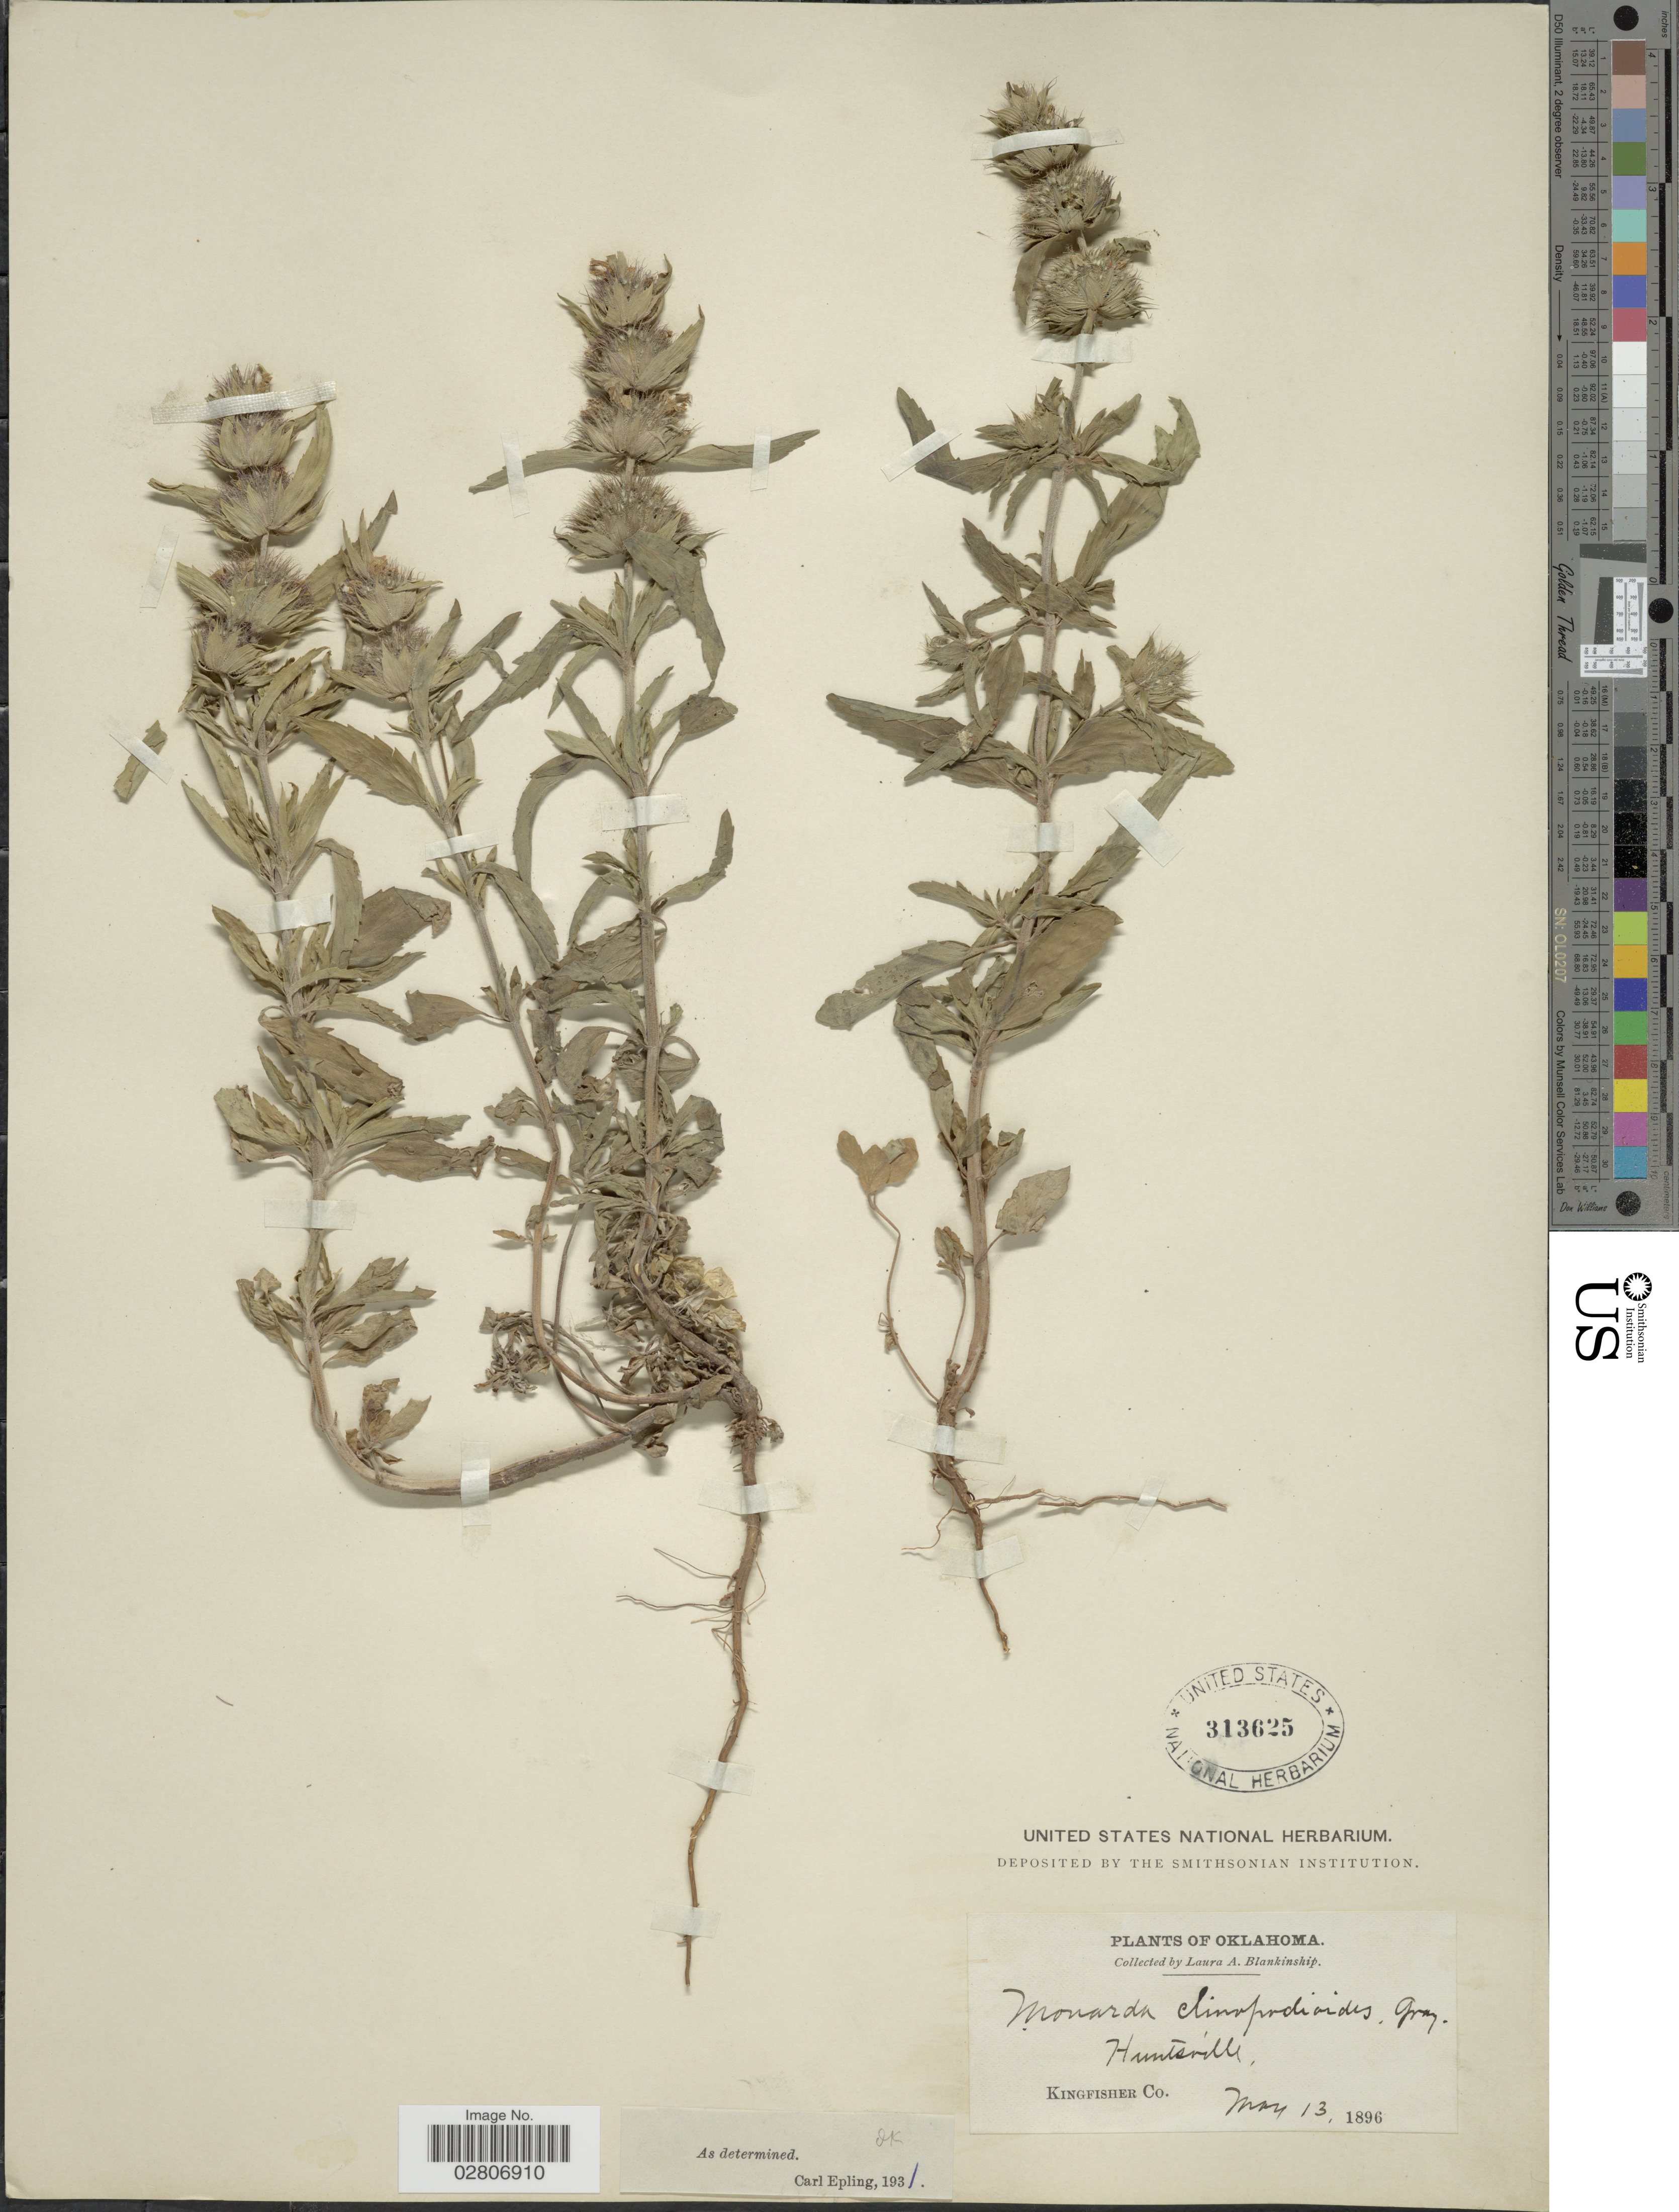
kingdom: Plantae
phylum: Tracheophyta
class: Magnoliopsida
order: Lamiales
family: Lamiaceae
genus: Monarda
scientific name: Monarda clinopodioides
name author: A. Gray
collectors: L. A. Blankinship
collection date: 1896-05-13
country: United States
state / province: Oklahoma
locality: Huntsville. Kingsfisher Co.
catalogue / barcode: US 313625